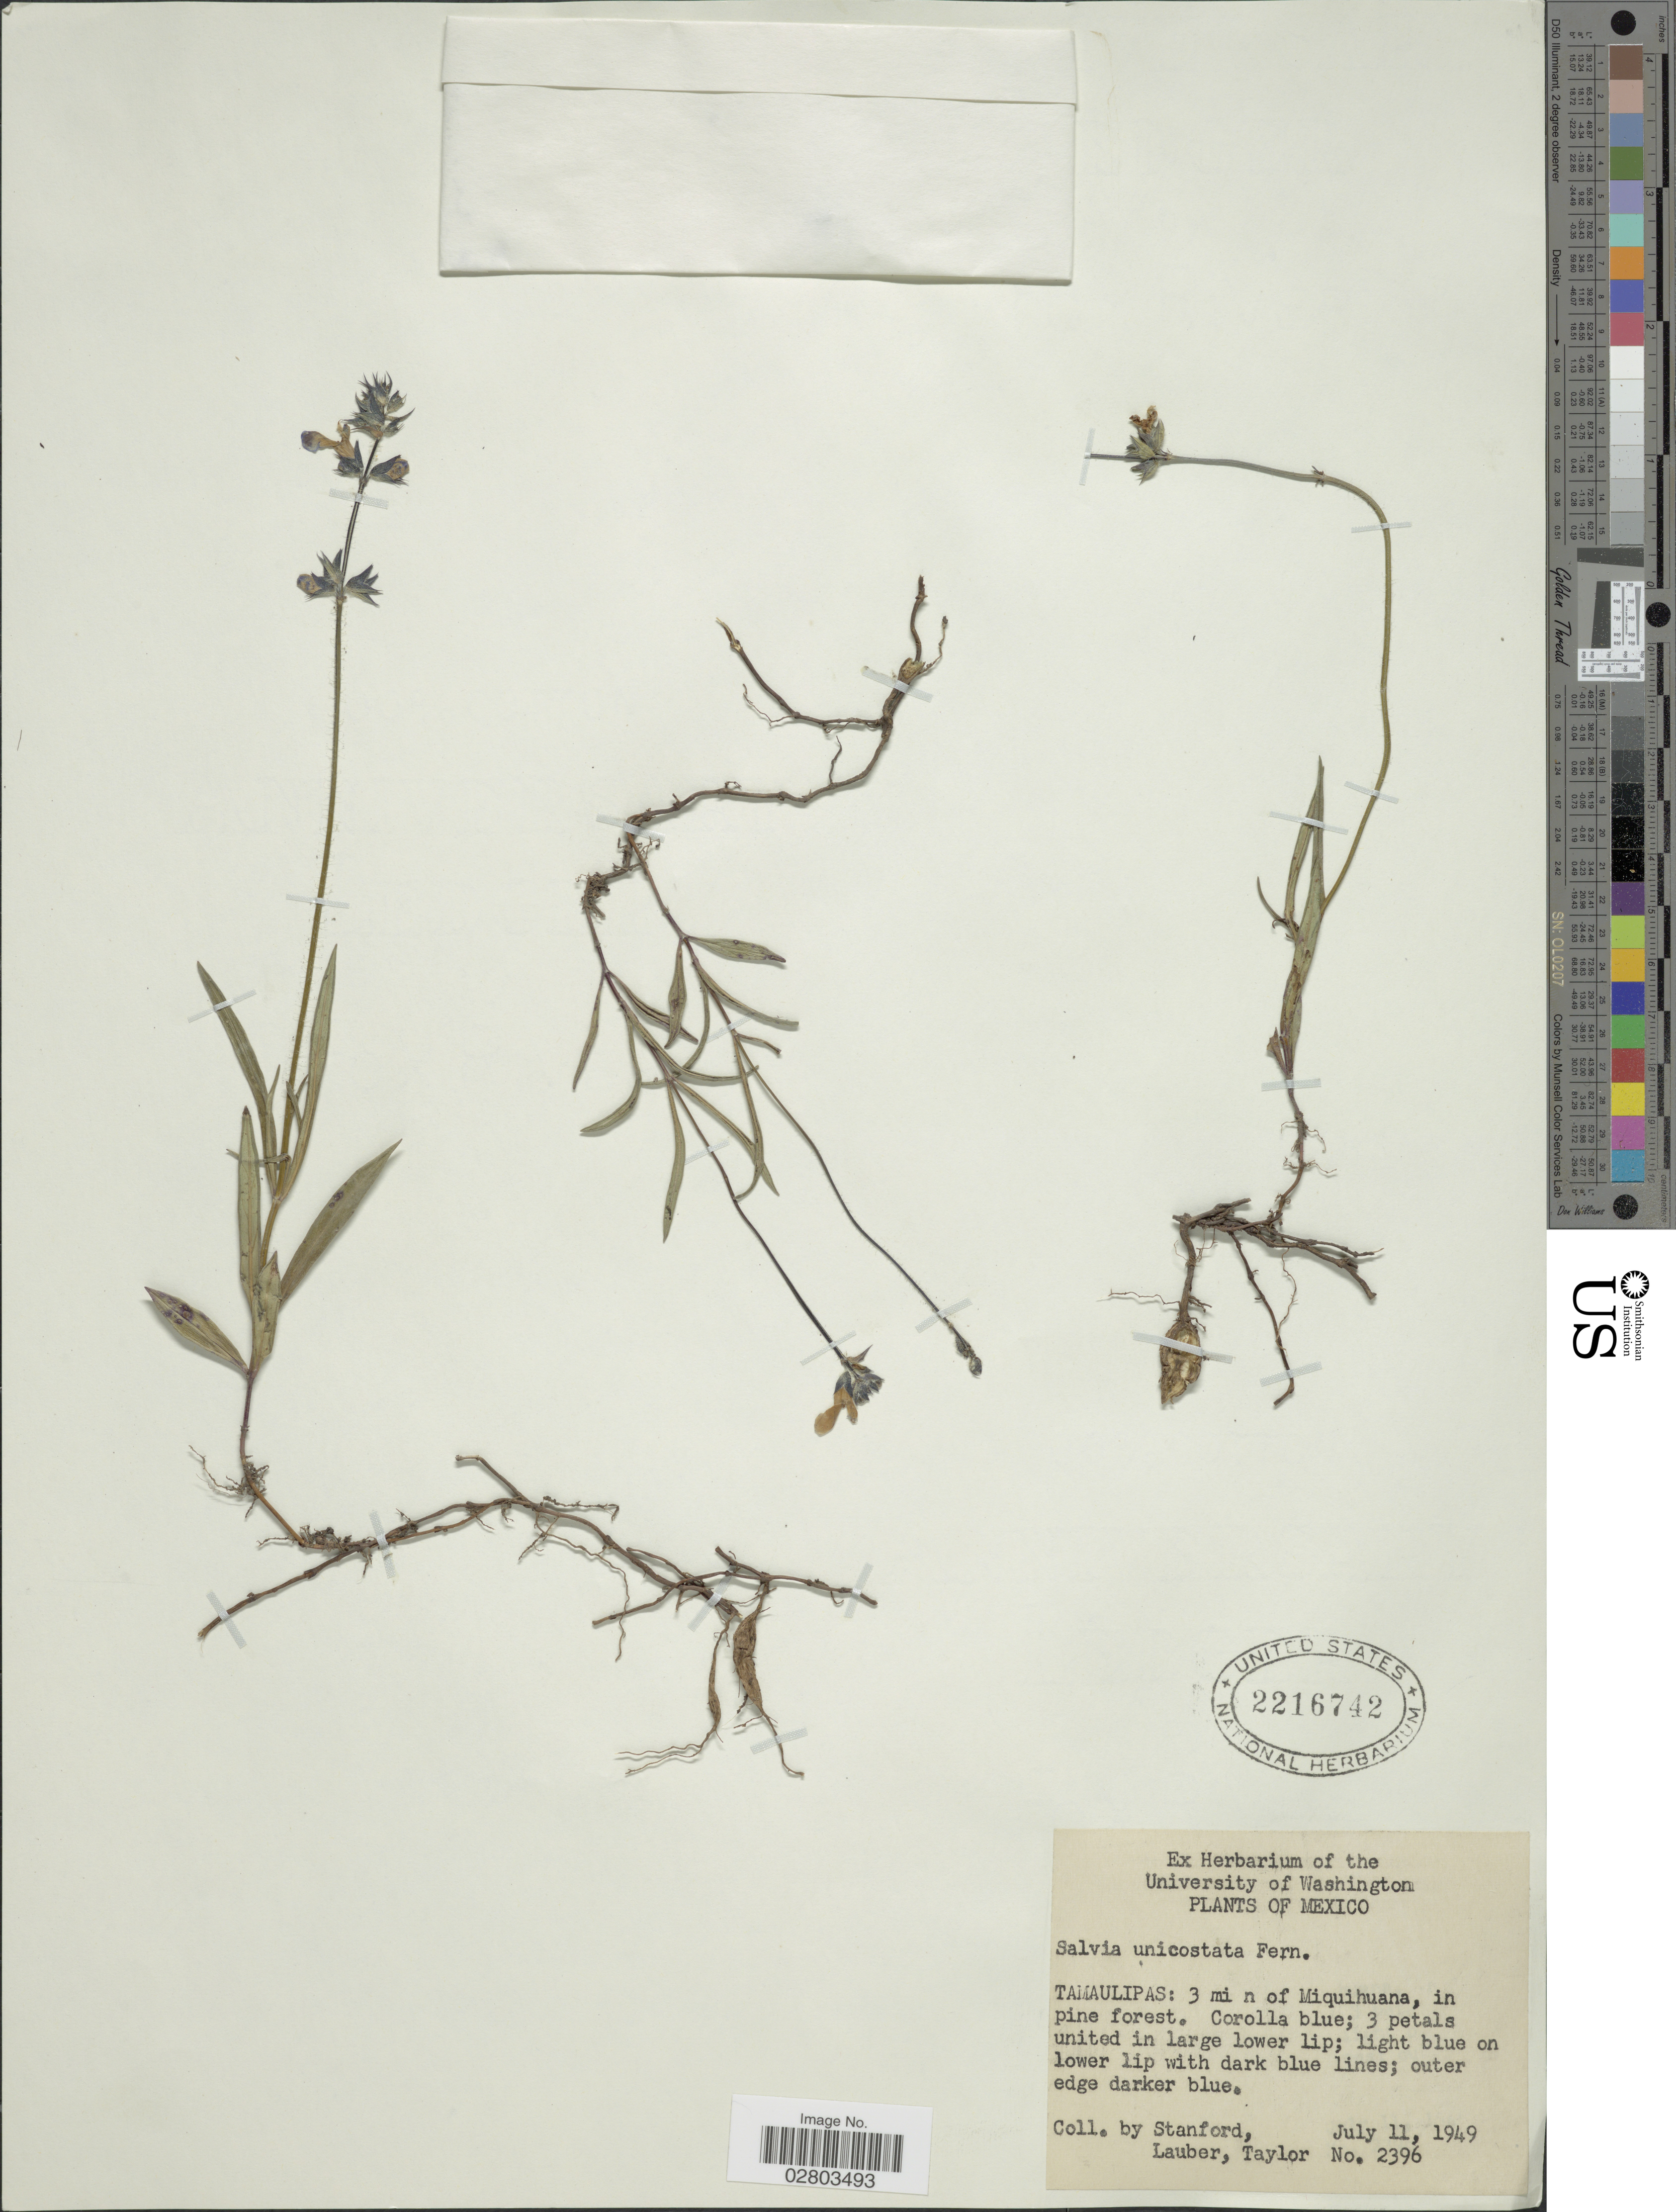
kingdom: Plantae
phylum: Tracheophyta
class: Magnoliopsida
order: Lamiales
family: Lamiaceae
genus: Salvia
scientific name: Salvia unicostata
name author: Fernald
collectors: -. Stanford, -. Lauber & -. Taylor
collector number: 2396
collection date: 1949-07-11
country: Mexico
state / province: Tamaulipas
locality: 3 mi n of Miquihuana, in pine forest.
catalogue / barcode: US 2216742